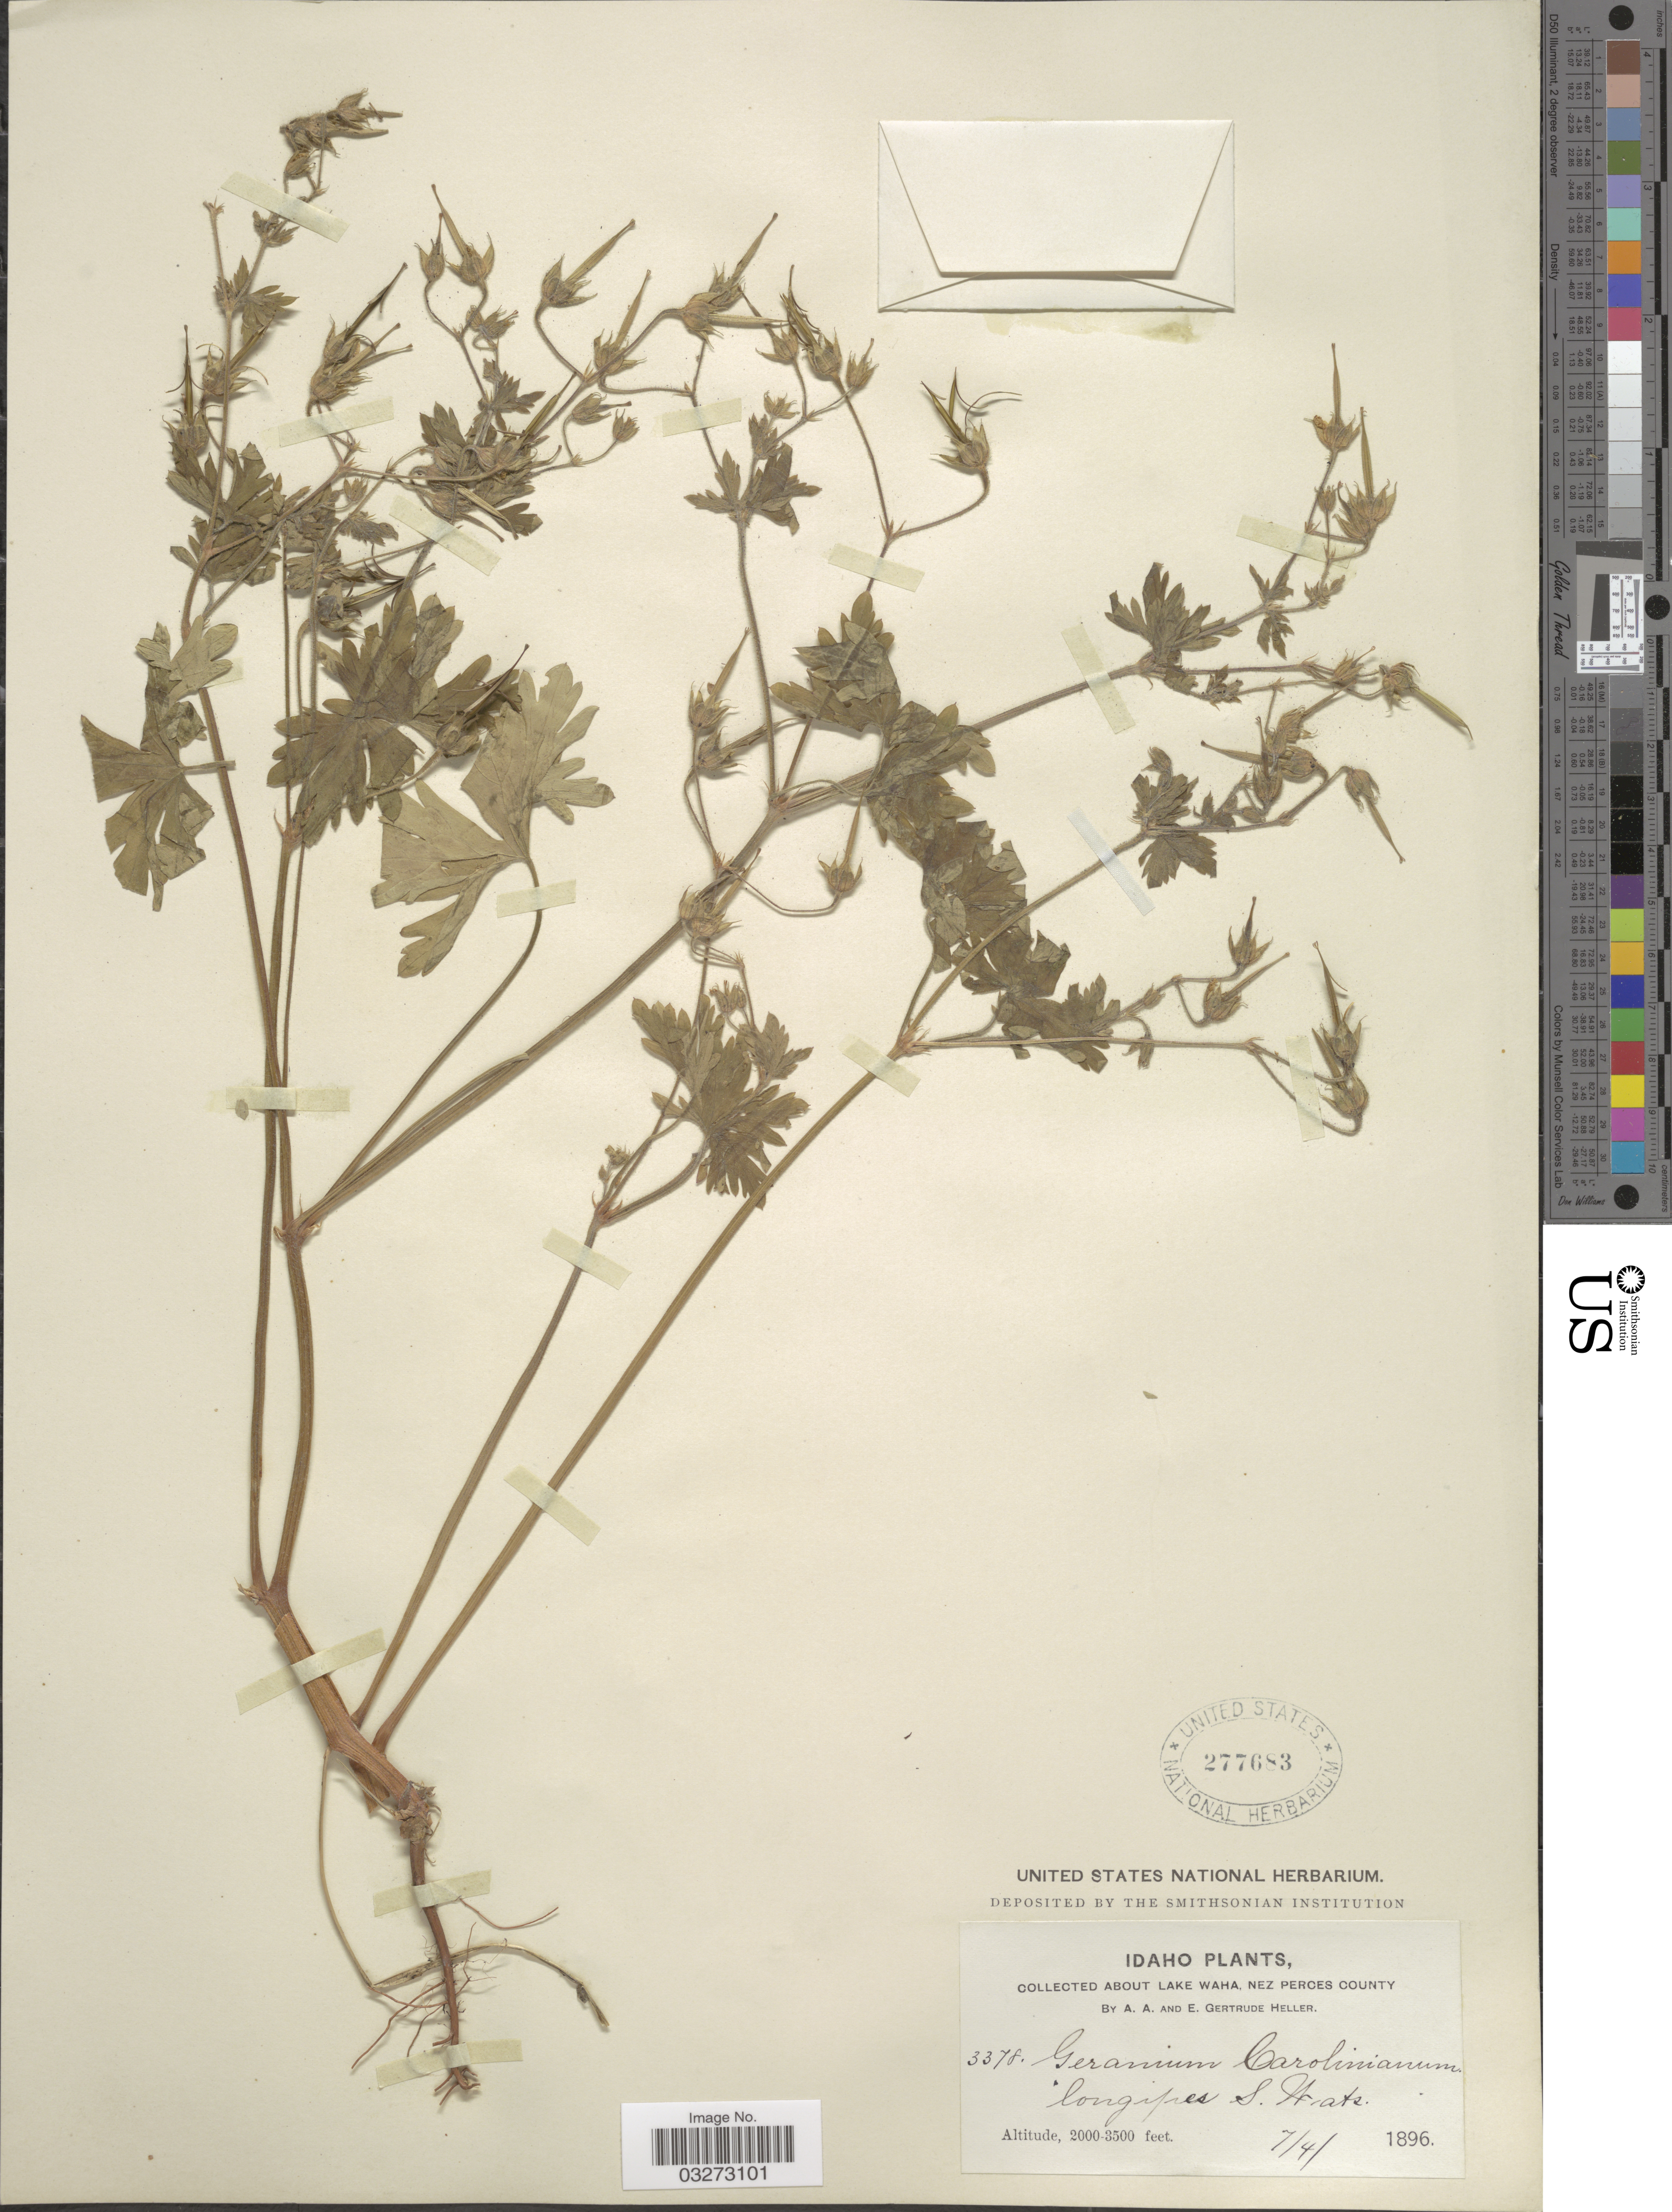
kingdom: Plantae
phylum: Tracheophyta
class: Magnoliopsida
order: Geraniales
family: Geraniaceae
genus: Geranium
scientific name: Geranium bicknellii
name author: Britton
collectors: A. A. Heller & E. Gertrude Heller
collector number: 3378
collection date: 1896-07-04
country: United States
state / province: Idaho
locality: About Lake Waha, Nez Perces County.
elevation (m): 610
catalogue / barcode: US 277683